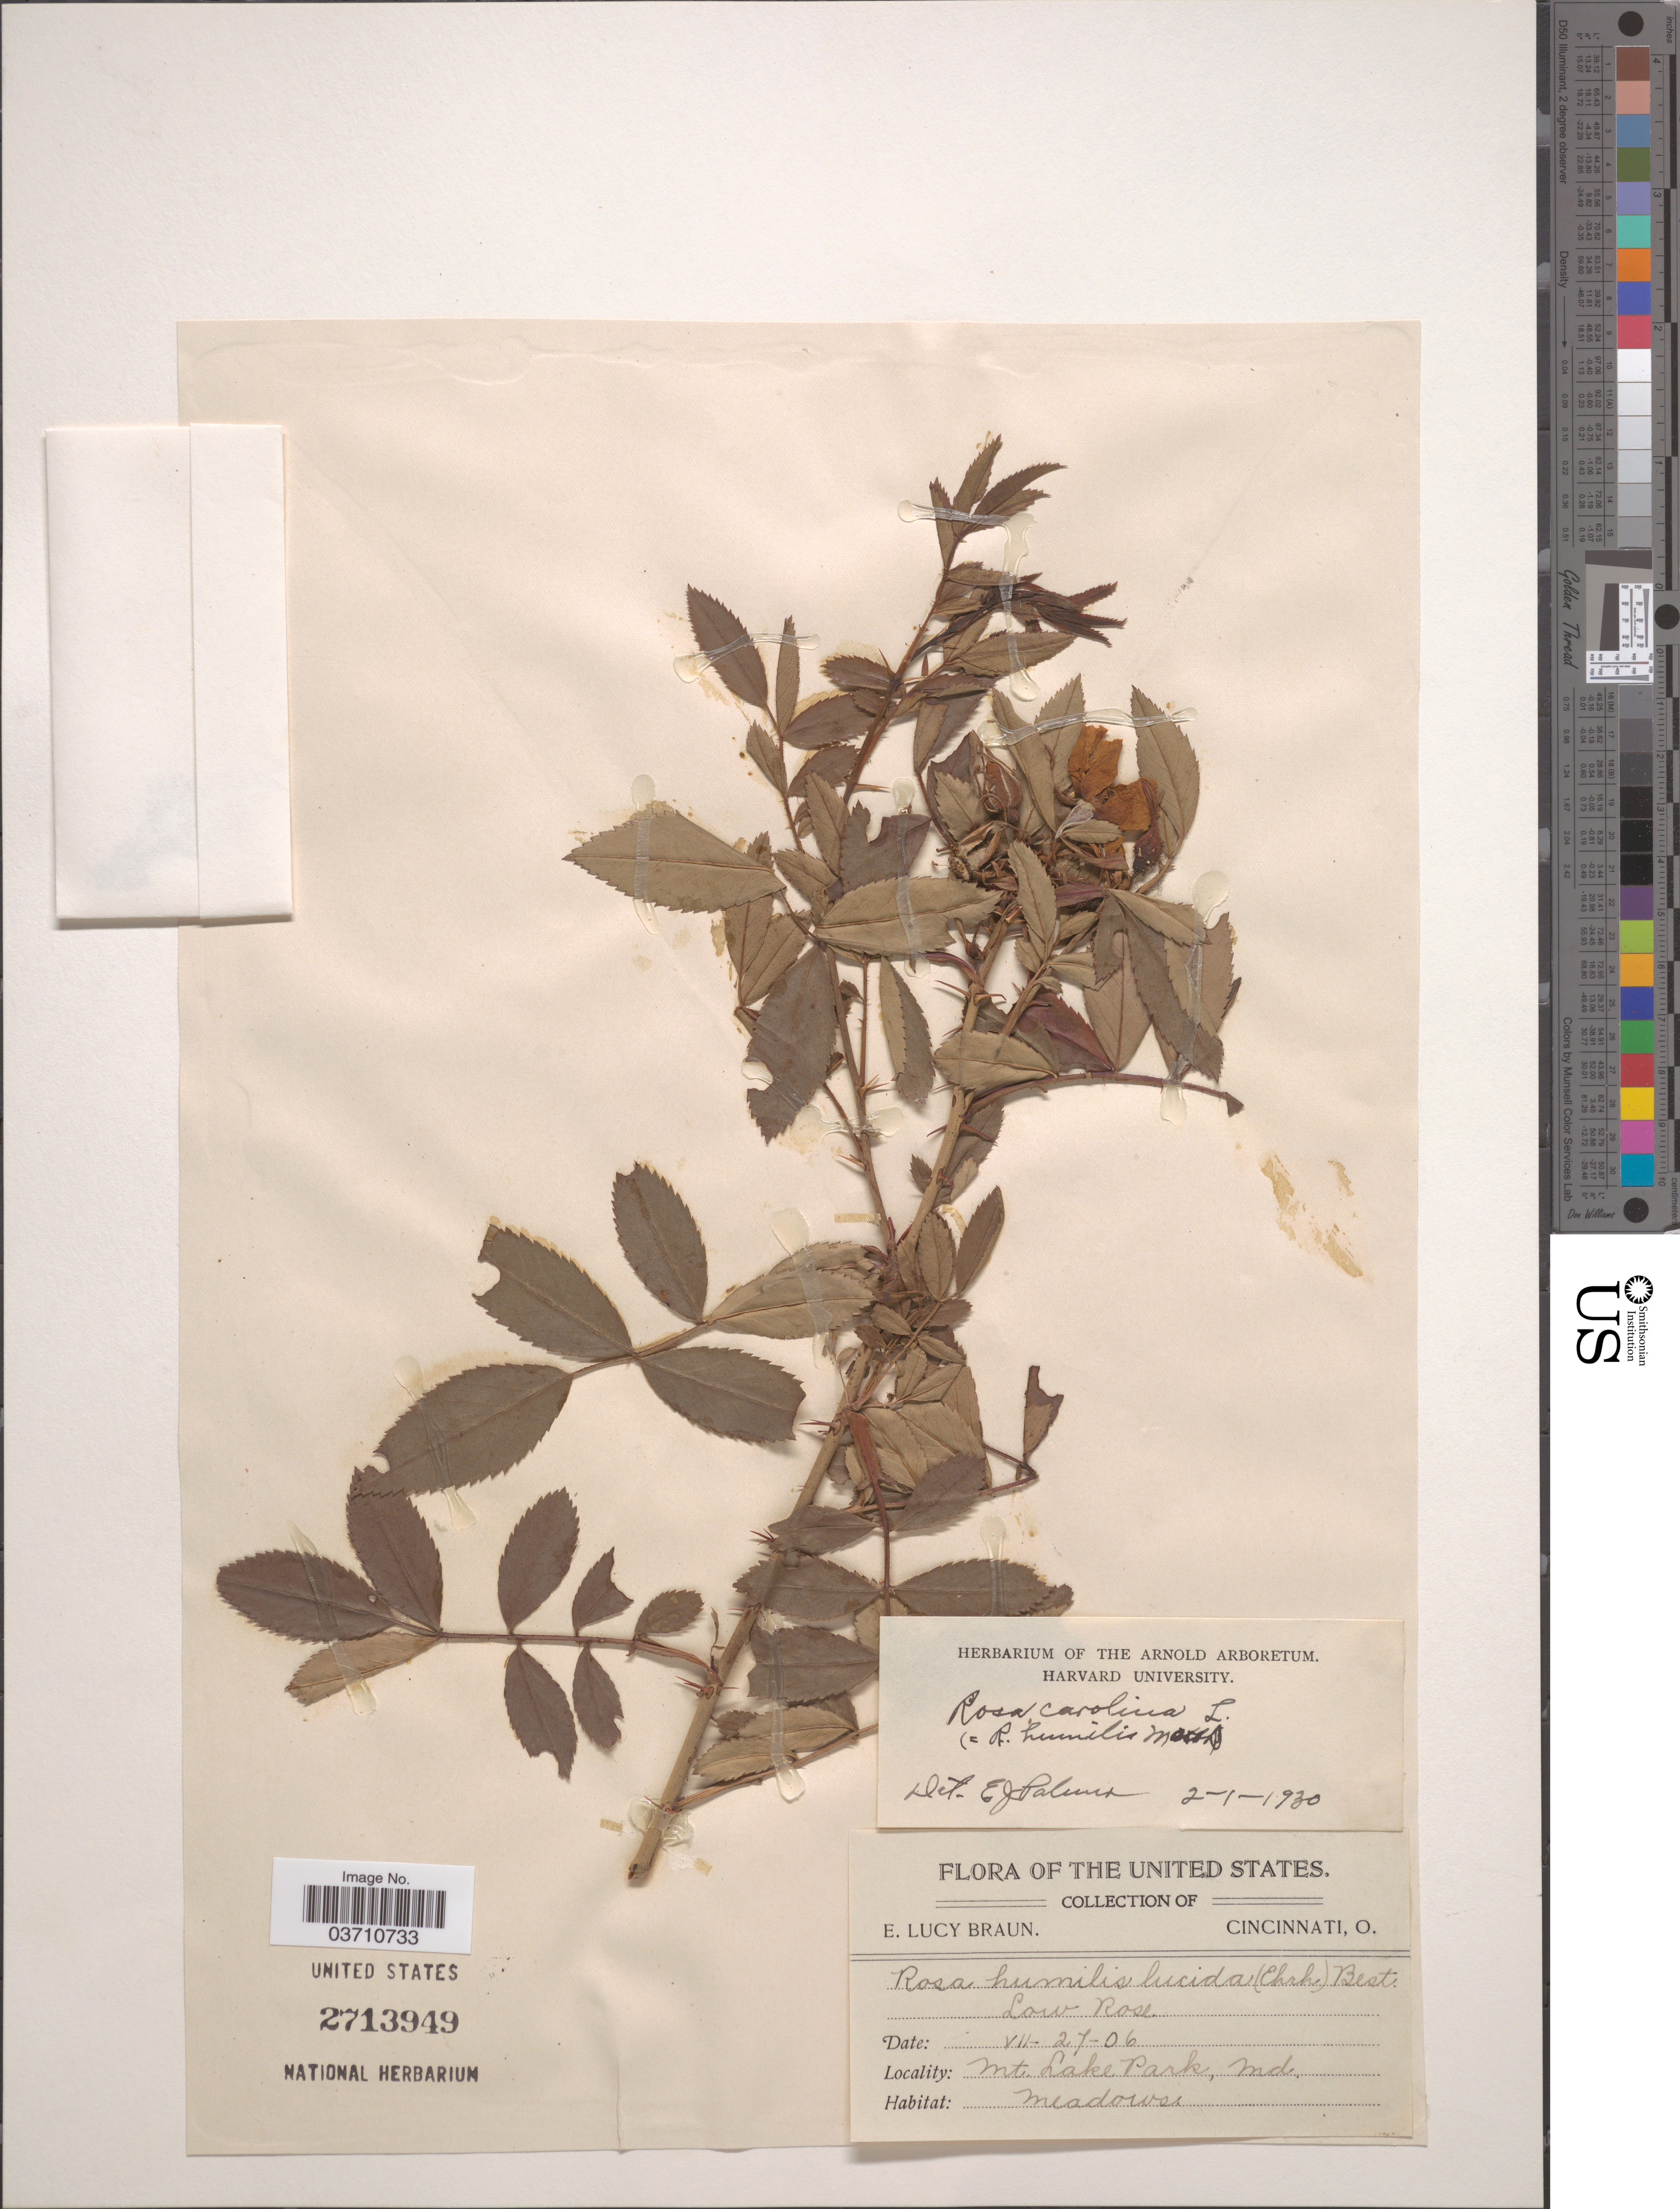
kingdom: Plantae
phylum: Tracheophyta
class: Magnoliopsida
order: Rosales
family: Rosaceae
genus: Rosa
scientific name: Rosa carolina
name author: L.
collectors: E. L. Braun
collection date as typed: Transcribed d/m/y: 27/7/6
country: United States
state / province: Maryland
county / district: Garrett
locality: Mt. Lake Park.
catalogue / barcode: US 2713949